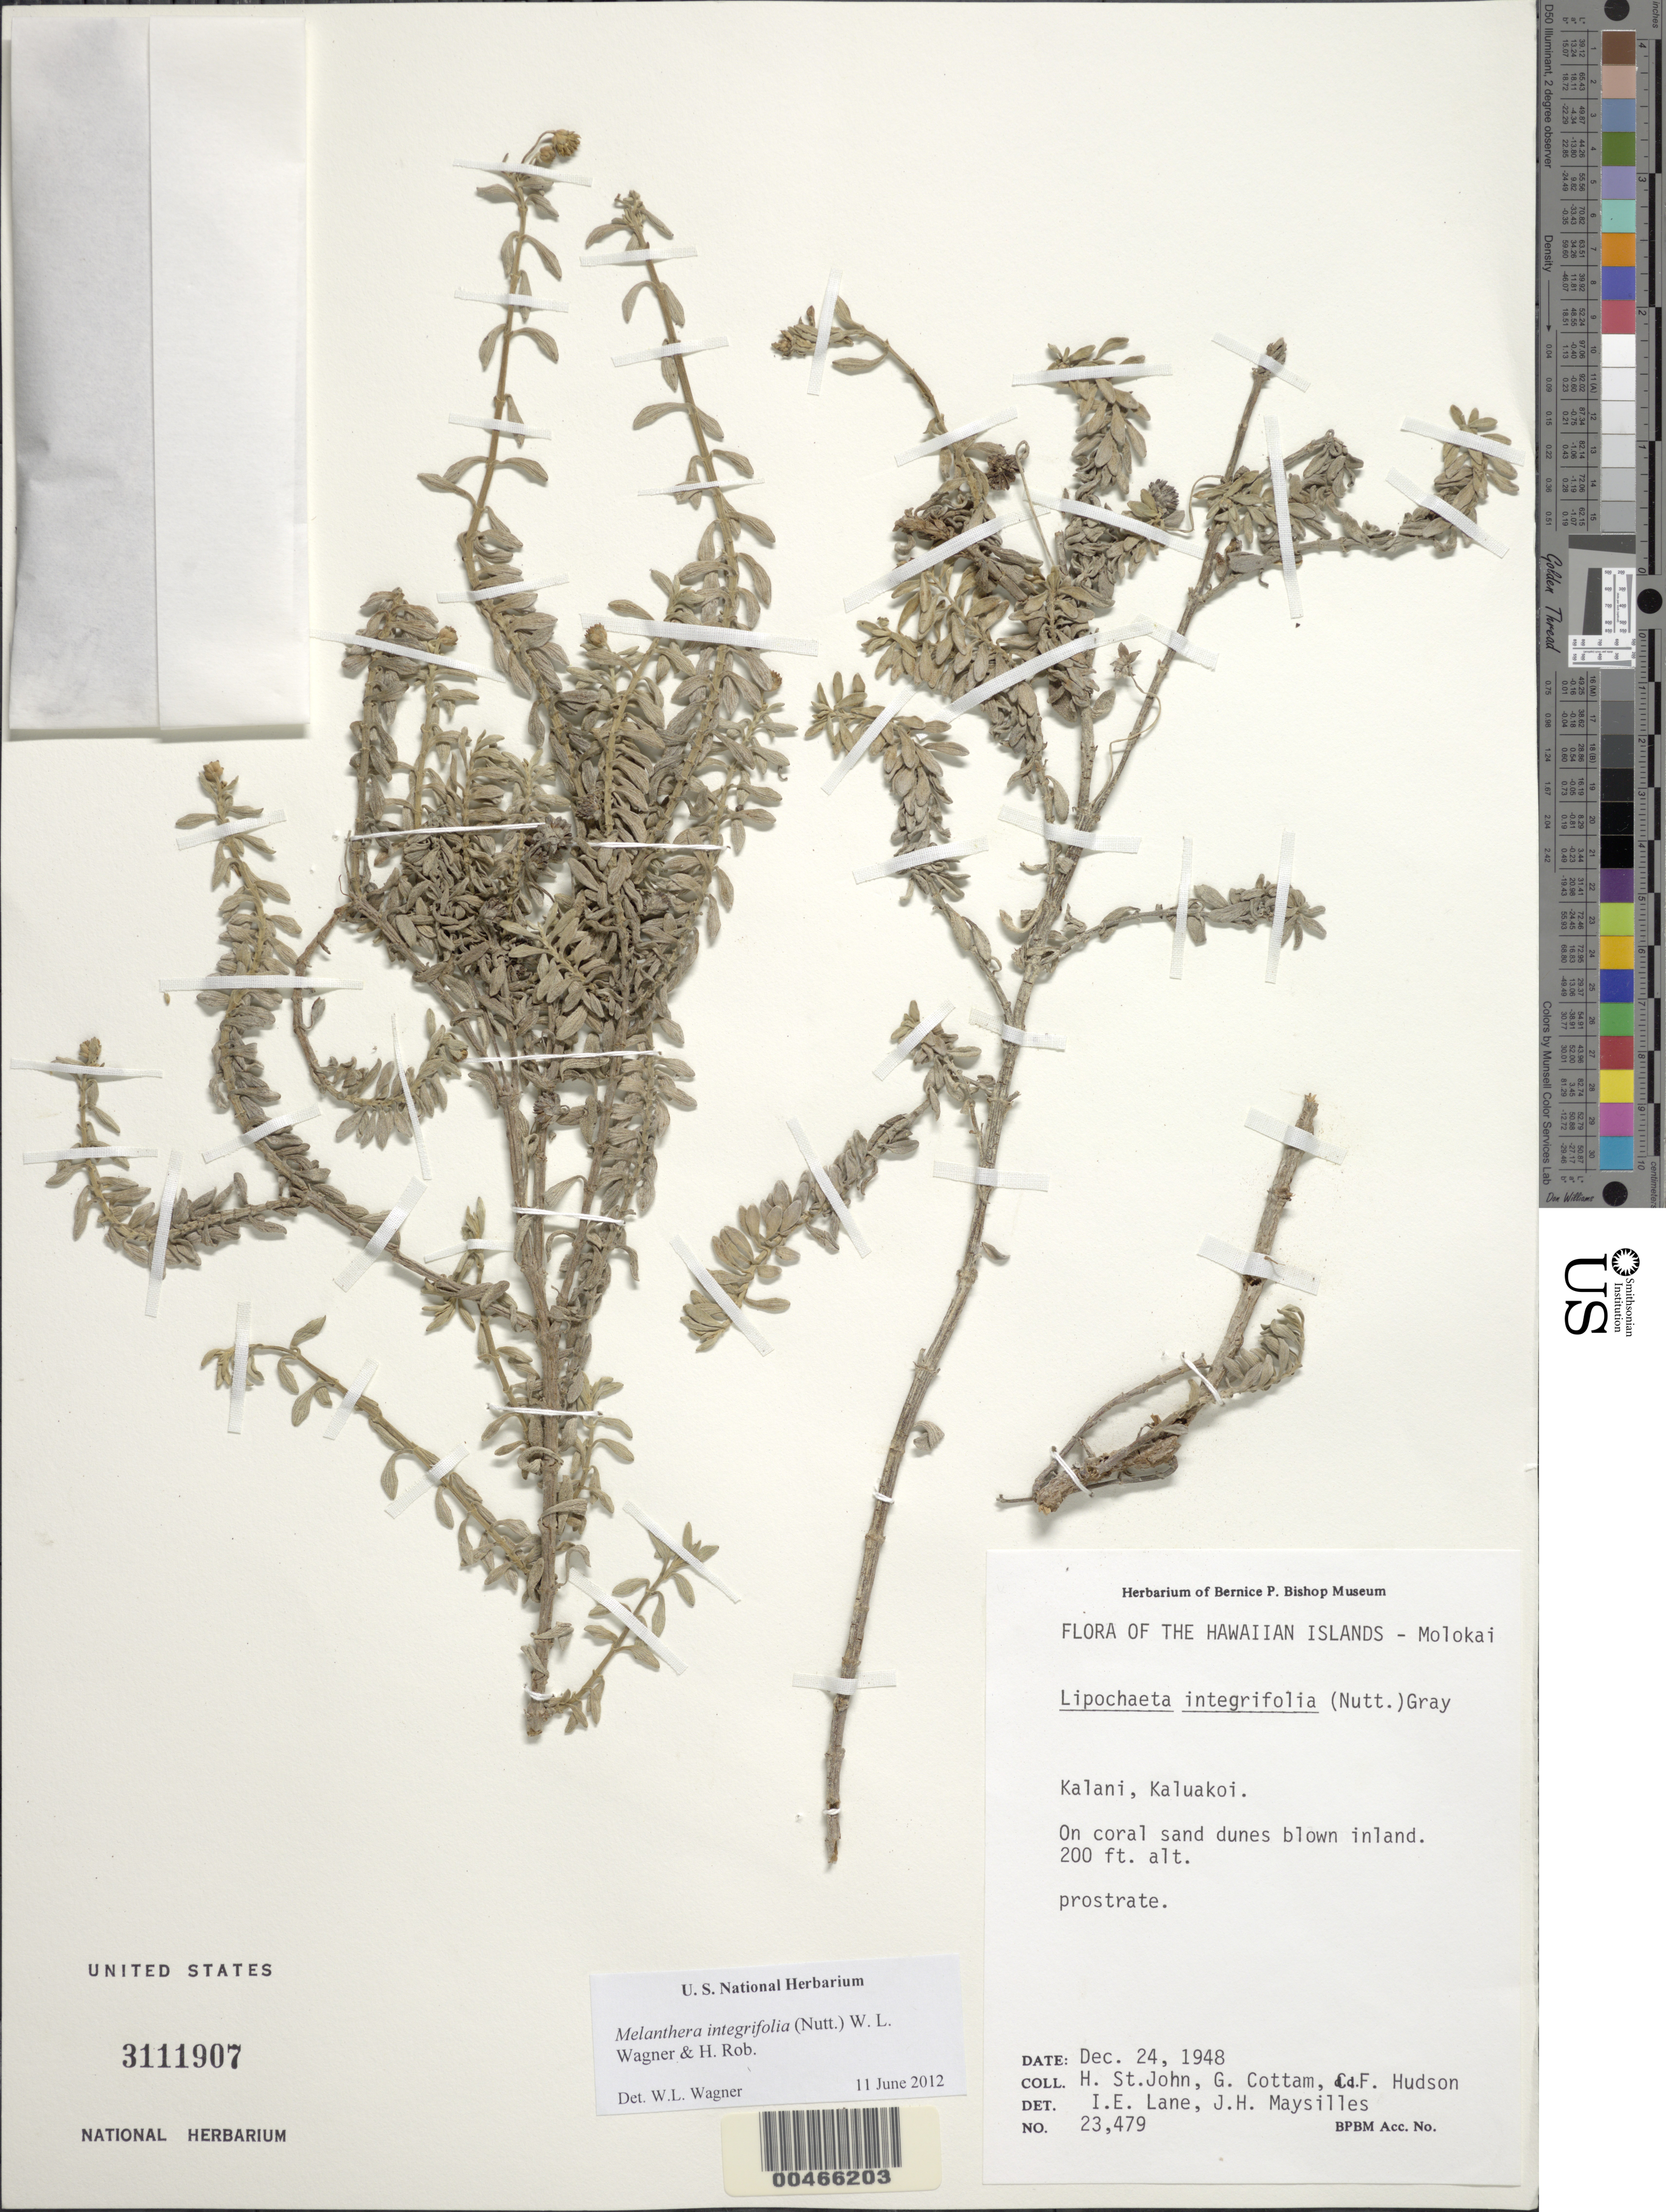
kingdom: Plantae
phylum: Tracheophyta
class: Magnoliopsida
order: Asterales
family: Asteraceae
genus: Wollastonia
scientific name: Wollastonia integrifolia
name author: (Nutt.) Orchard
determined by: Wagner, W. L., (BOT), Smithsonian Institution - National Museum of Natural History (UNITED STATES)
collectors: H. St. John, G. Cottam & C. F. Hudson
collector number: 23479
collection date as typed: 24 Dec 1948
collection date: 1948-12-24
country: United States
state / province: Hawaii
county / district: Maui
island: Moloka'i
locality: Kalani, Kaluakoi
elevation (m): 61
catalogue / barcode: US 3111907